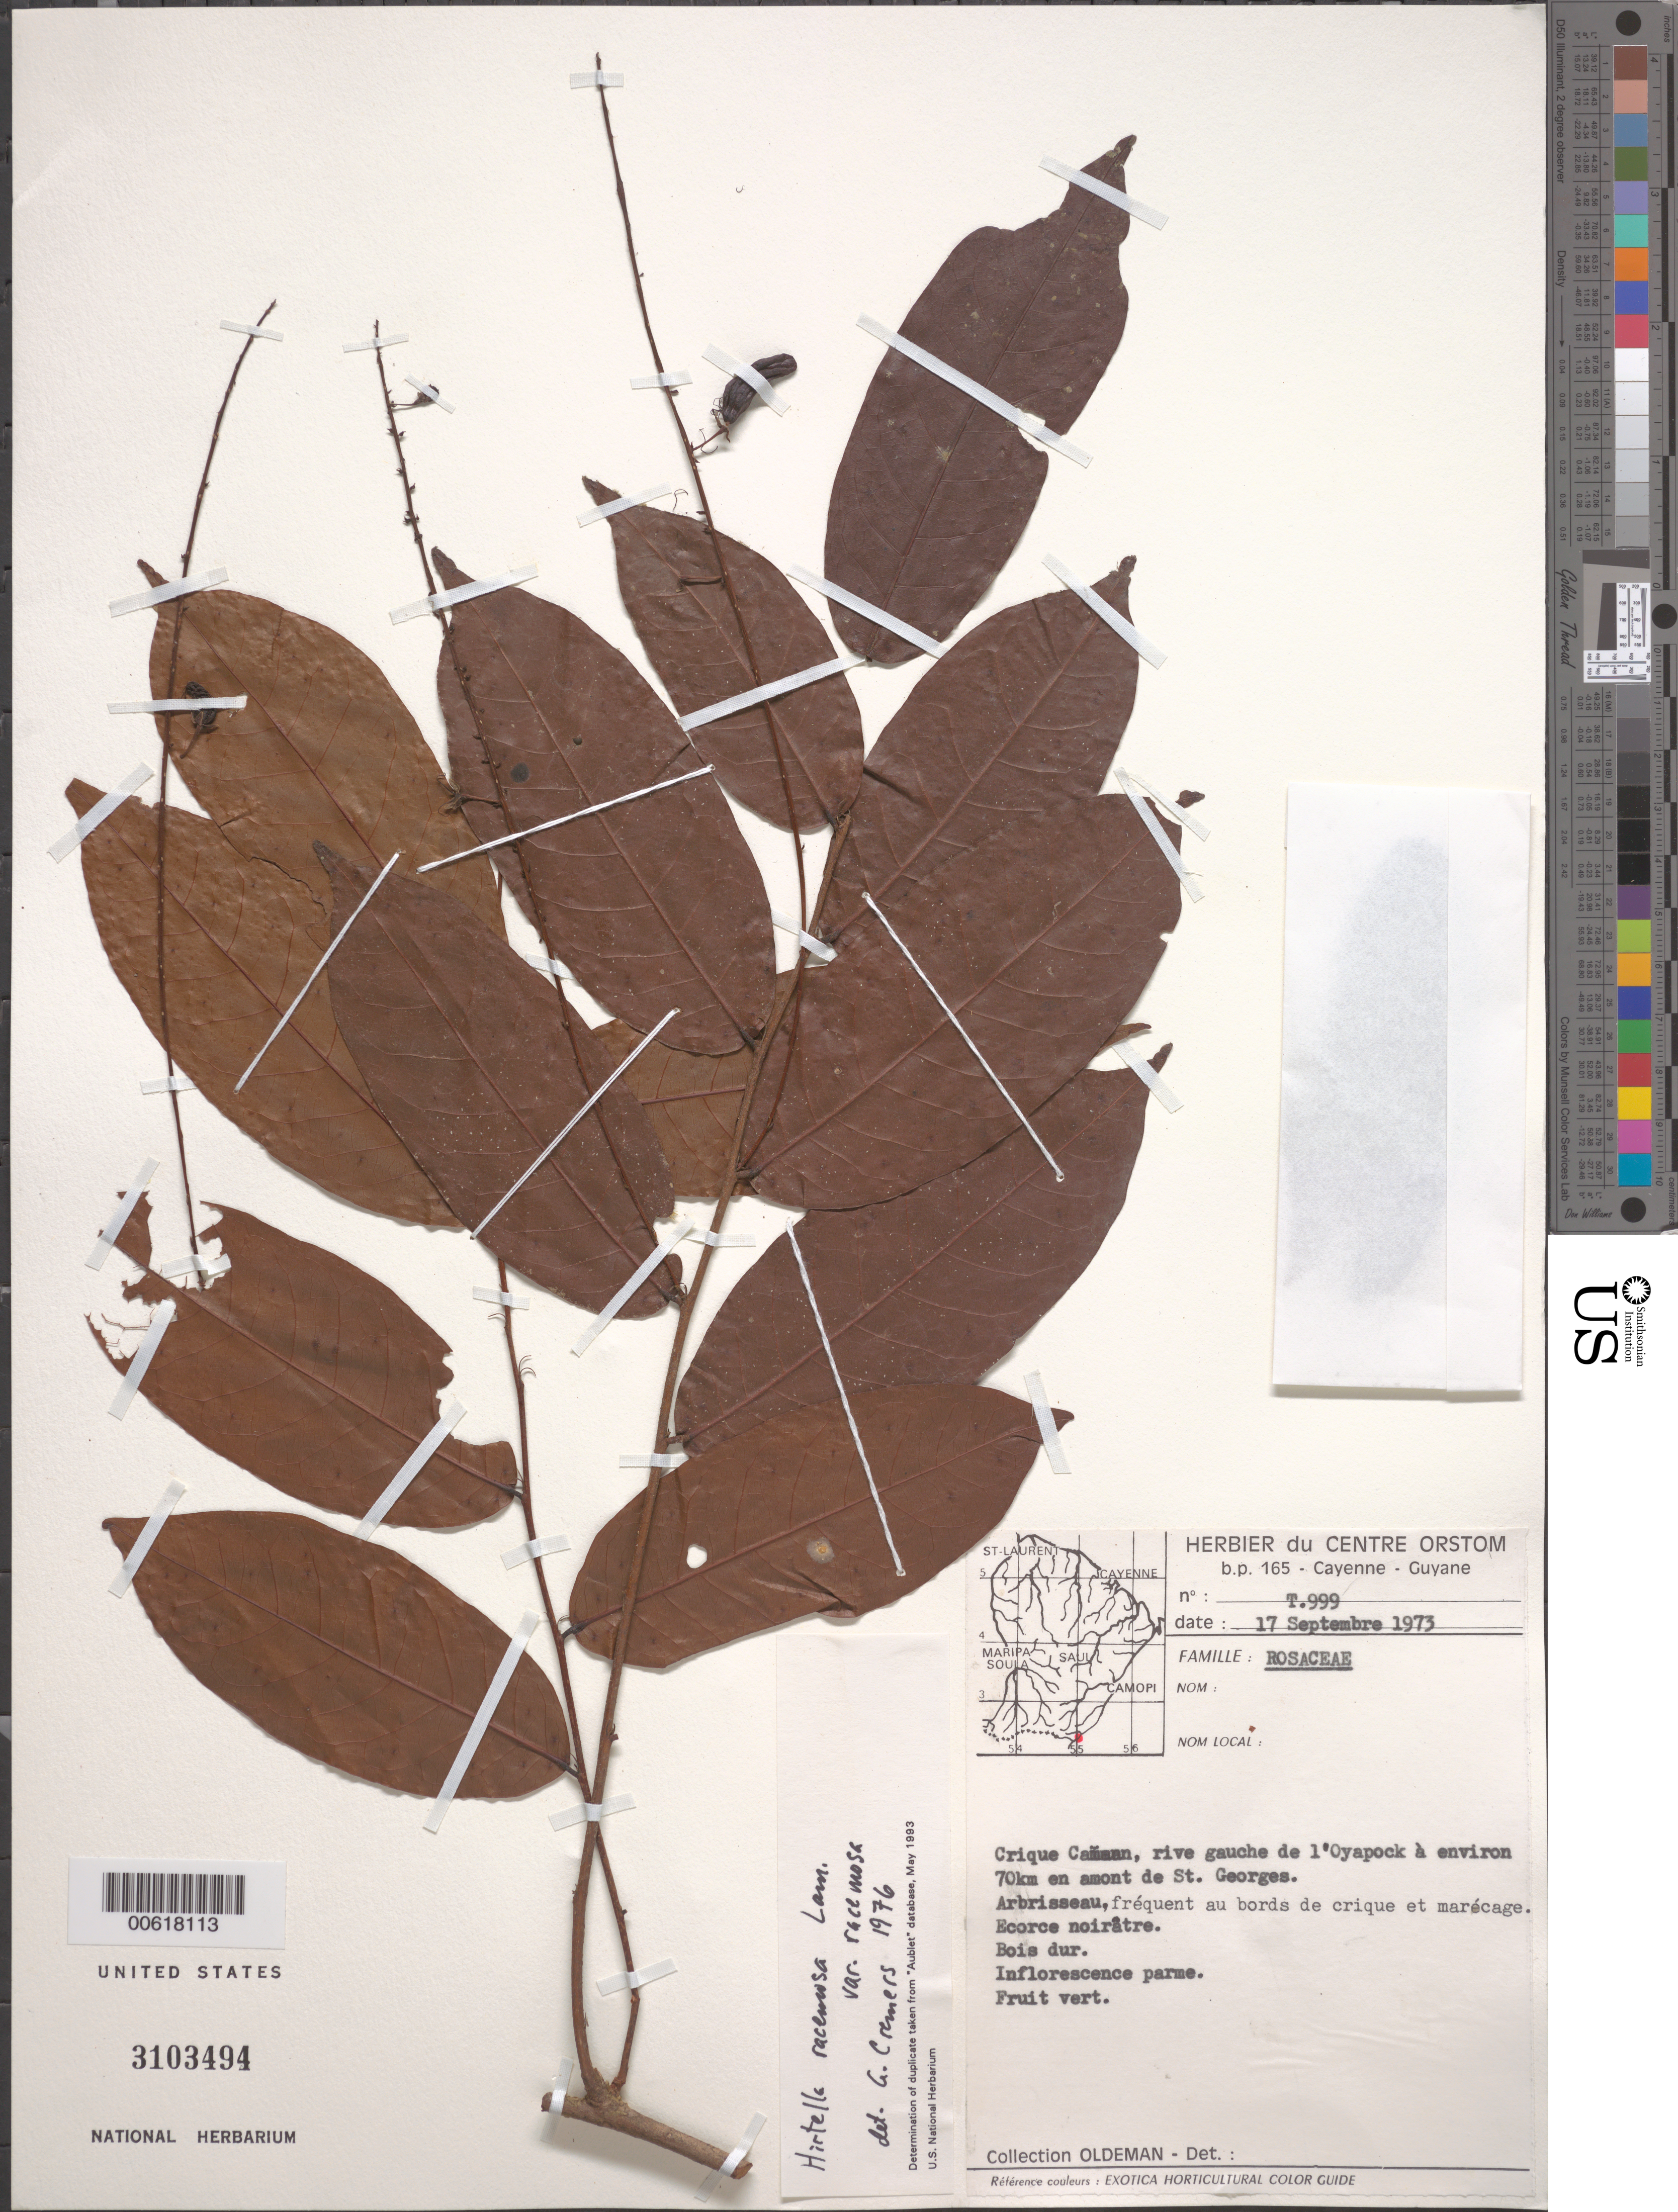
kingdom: Plantae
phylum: Tracheophyta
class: Magnoliopsida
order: Malpighiales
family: Chrysobalanaceae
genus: Hirtella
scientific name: Hirtella racemosa var. racemosa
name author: Lam.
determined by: Cremers, Georges A.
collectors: R. Oldeman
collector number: T 999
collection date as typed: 17-Sep-73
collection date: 1973-09-17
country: French Guiana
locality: Crique Caïman, rive gauche de l'Oyapock, 70 km de St. Georges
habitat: Au bords de crique et marecage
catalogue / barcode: US 3103494